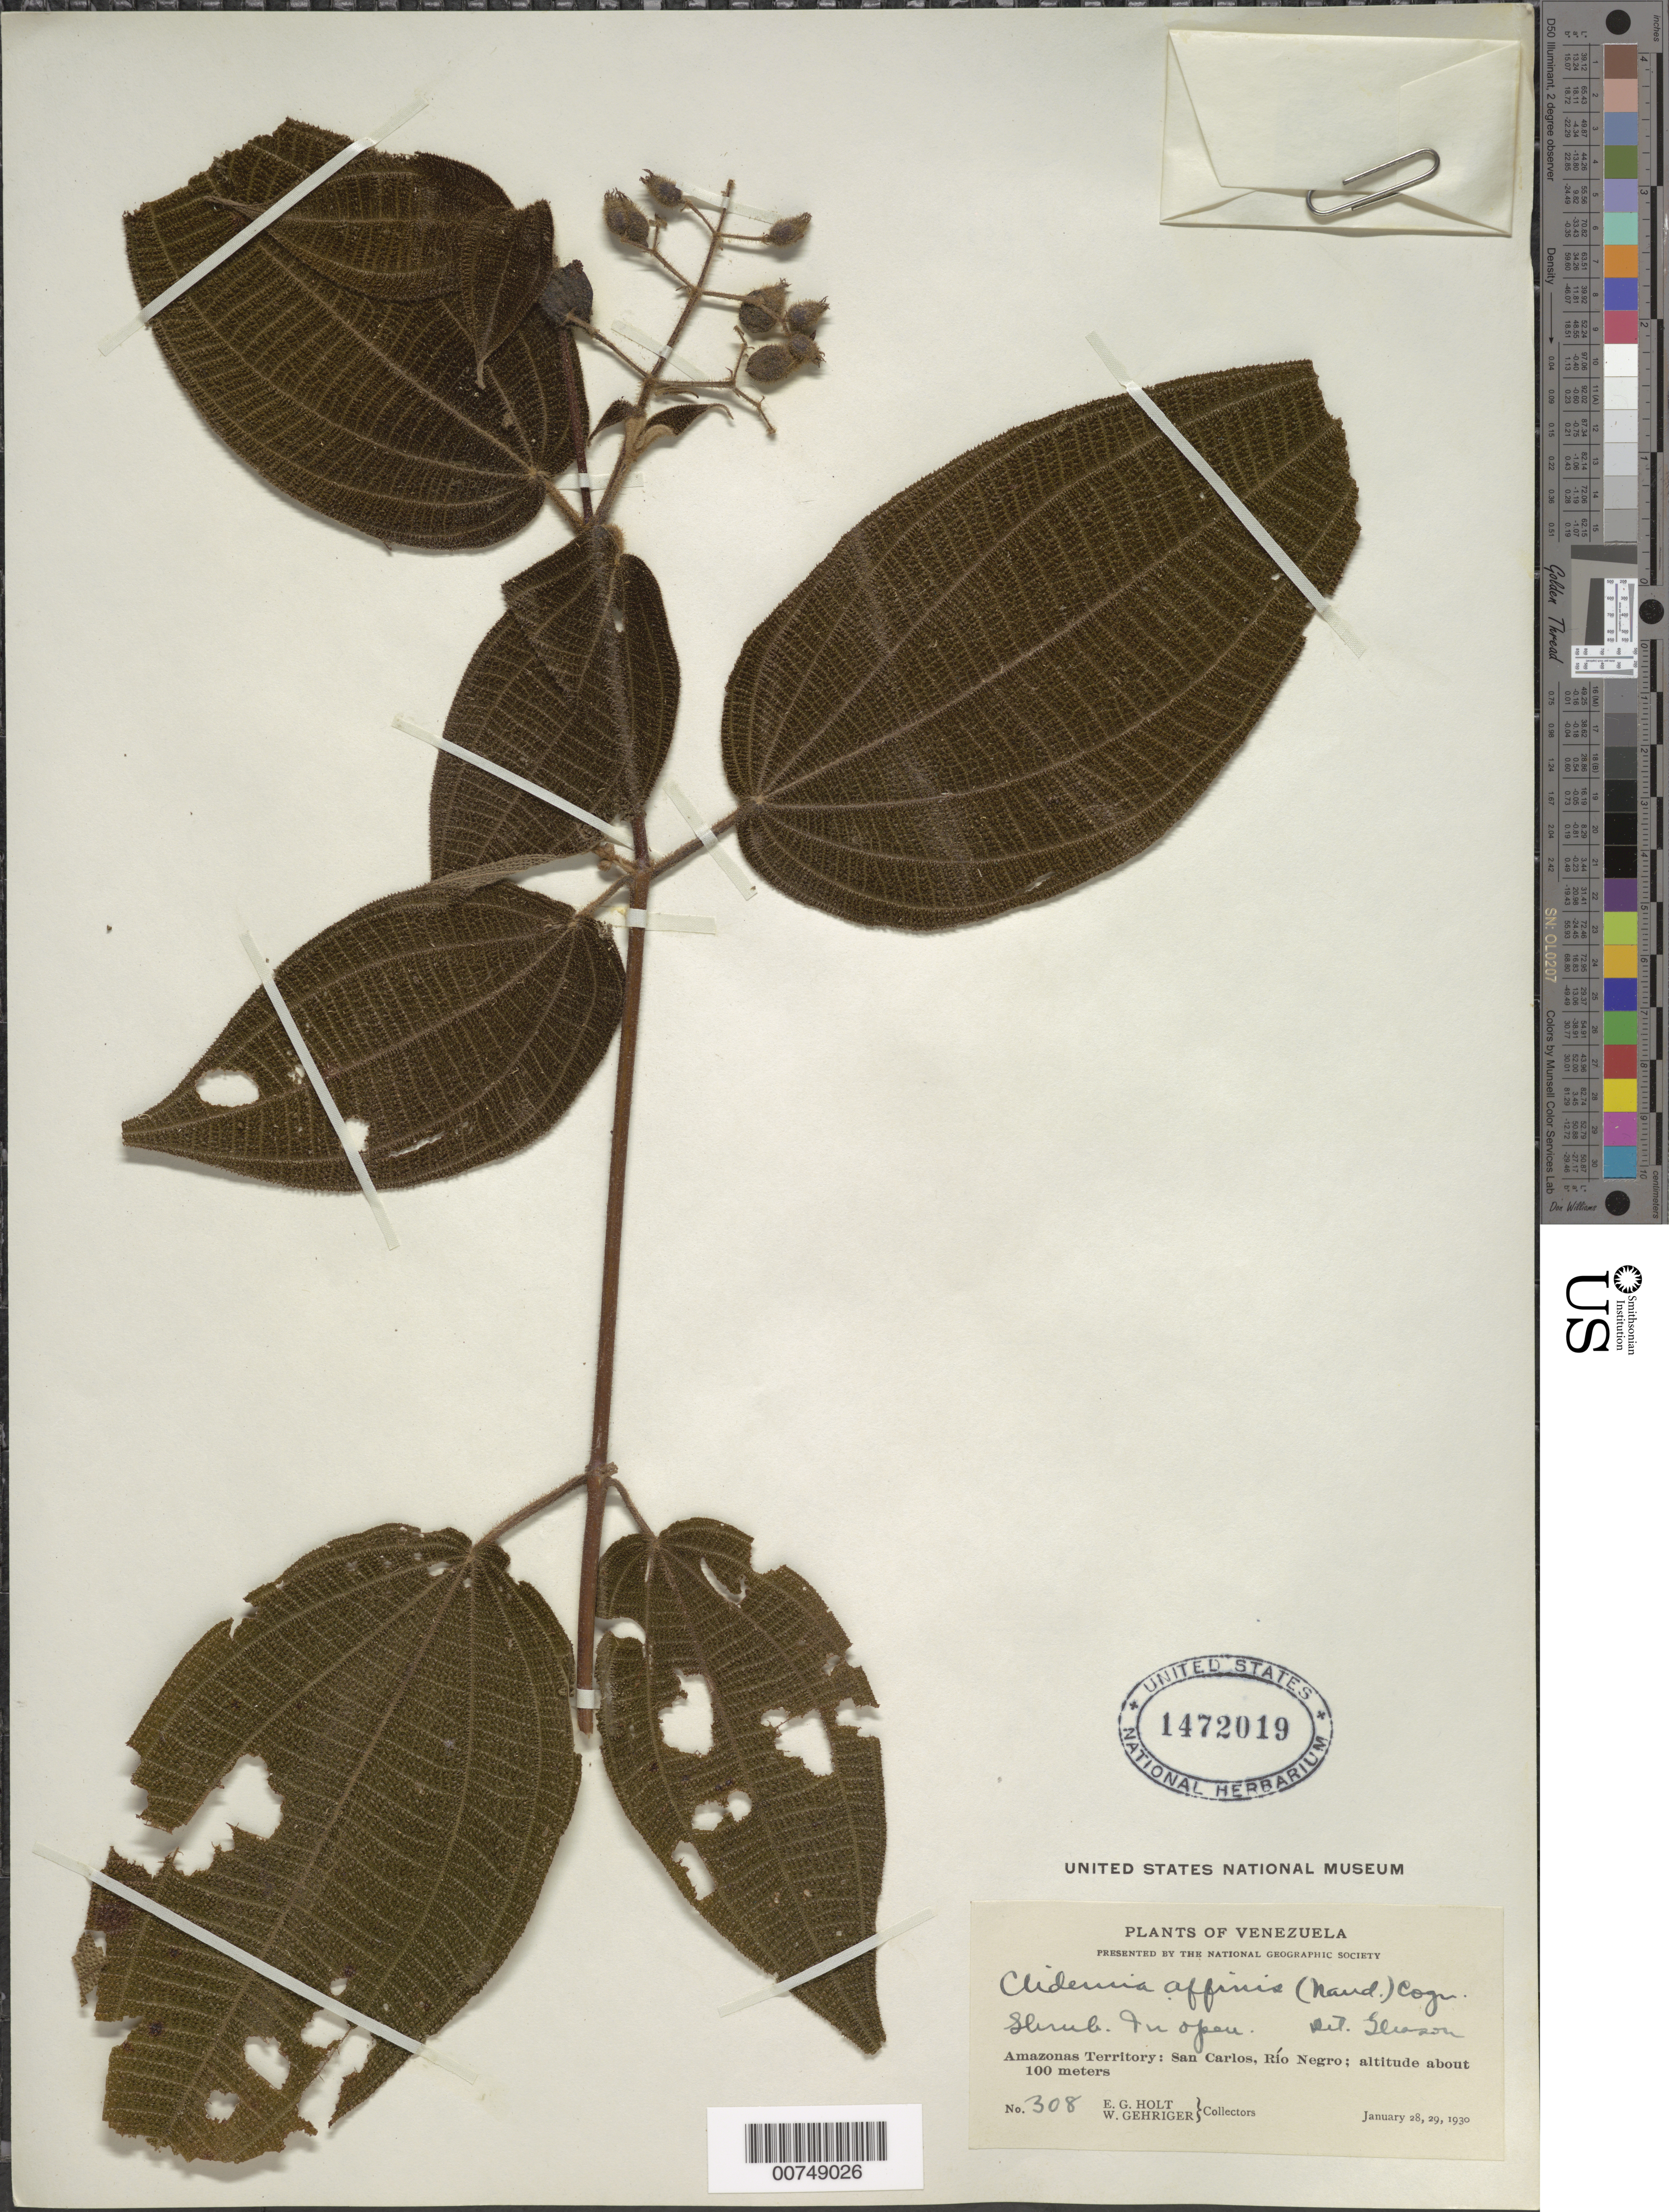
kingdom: Plantae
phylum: Tracheophyta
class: Magnoliopsida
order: Myrtales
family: Melastomataceae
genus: Clidemia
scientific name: Clidemia affinis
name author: (Naudin) Cogn.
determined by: Gleason, H. A.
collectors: E. Holt & W. Gehriger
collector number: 308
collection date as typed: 28-Jan-30 to 29-Jan-30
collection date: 1930-01-28/1930-01-29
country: Venezuela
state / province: Amazonas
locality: San Carlos de Río Negro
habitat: In open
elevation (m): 100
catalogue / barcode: US 1472019